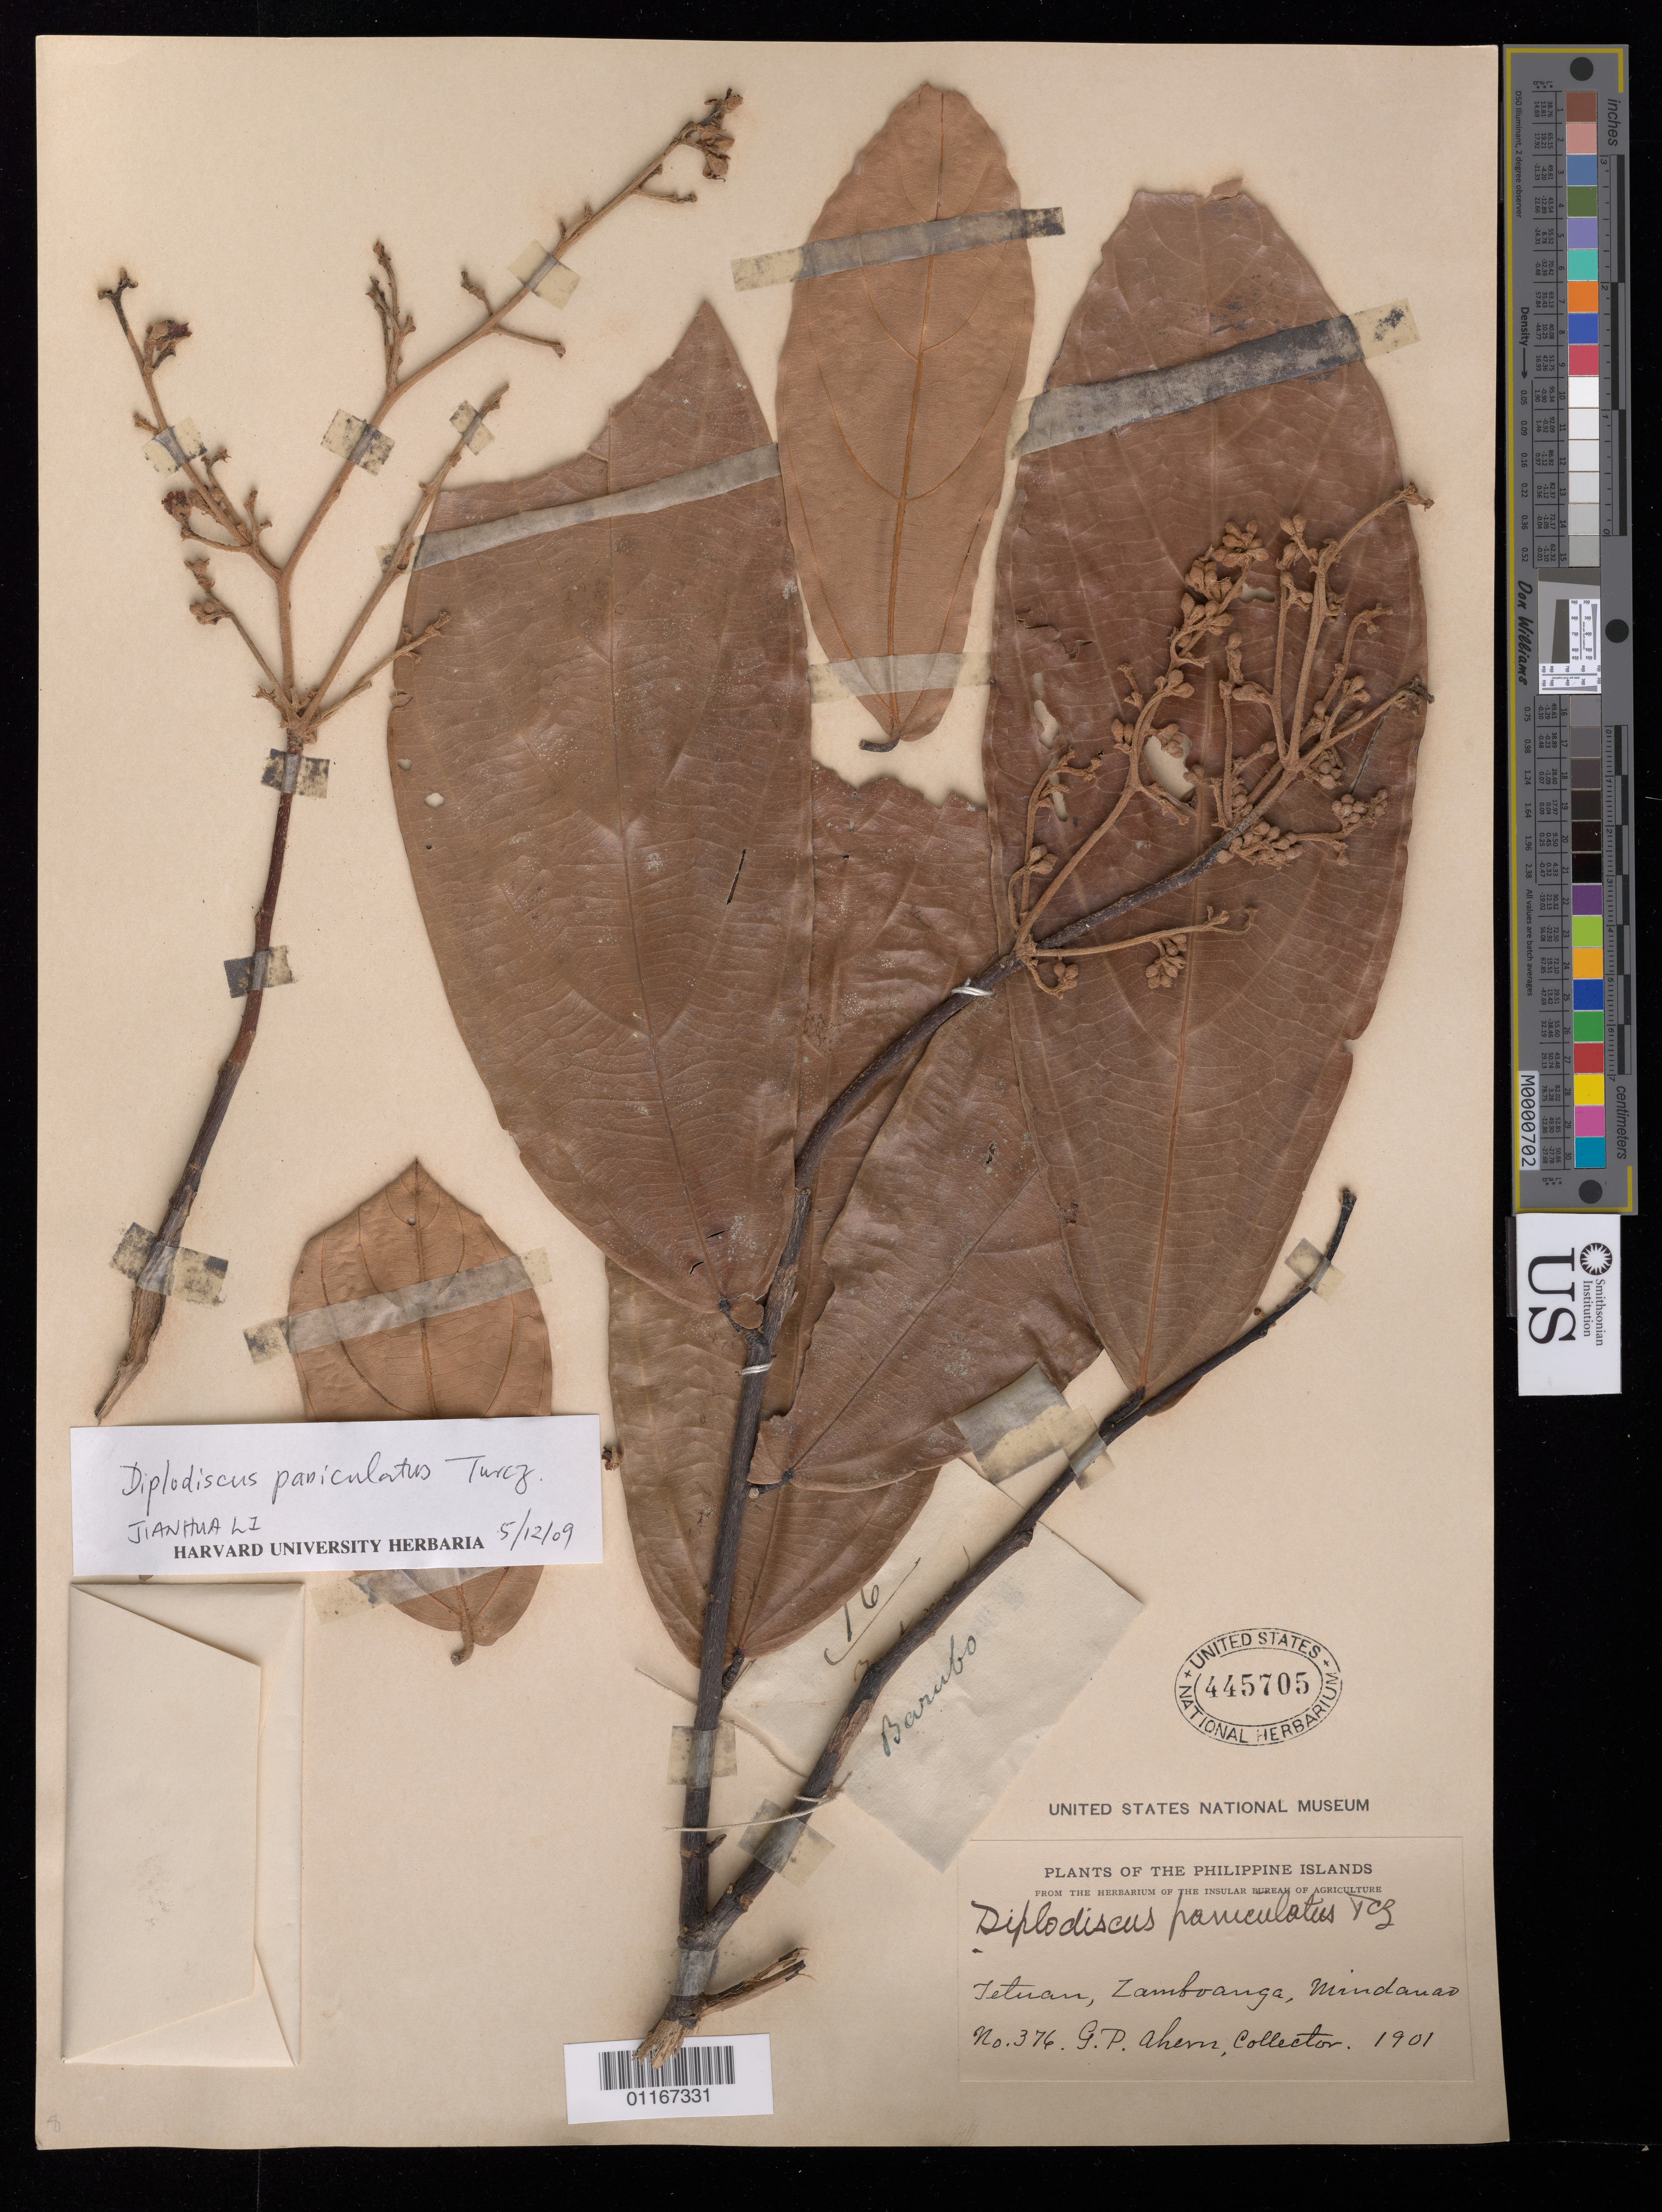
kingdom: Plantae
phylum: Tracheophyta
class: Magnoliopsida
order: Malvales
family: Malvaceae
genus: Diplodiscus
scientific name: Diplodiscus paniculatus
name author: Turcz.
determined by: Li, J.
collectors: G. Ahem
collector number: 376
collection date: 1901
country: Philippines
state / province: Zamboanga Peninsula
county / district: Zamboanga del Sur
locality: Tetuan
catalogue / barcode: US 445705